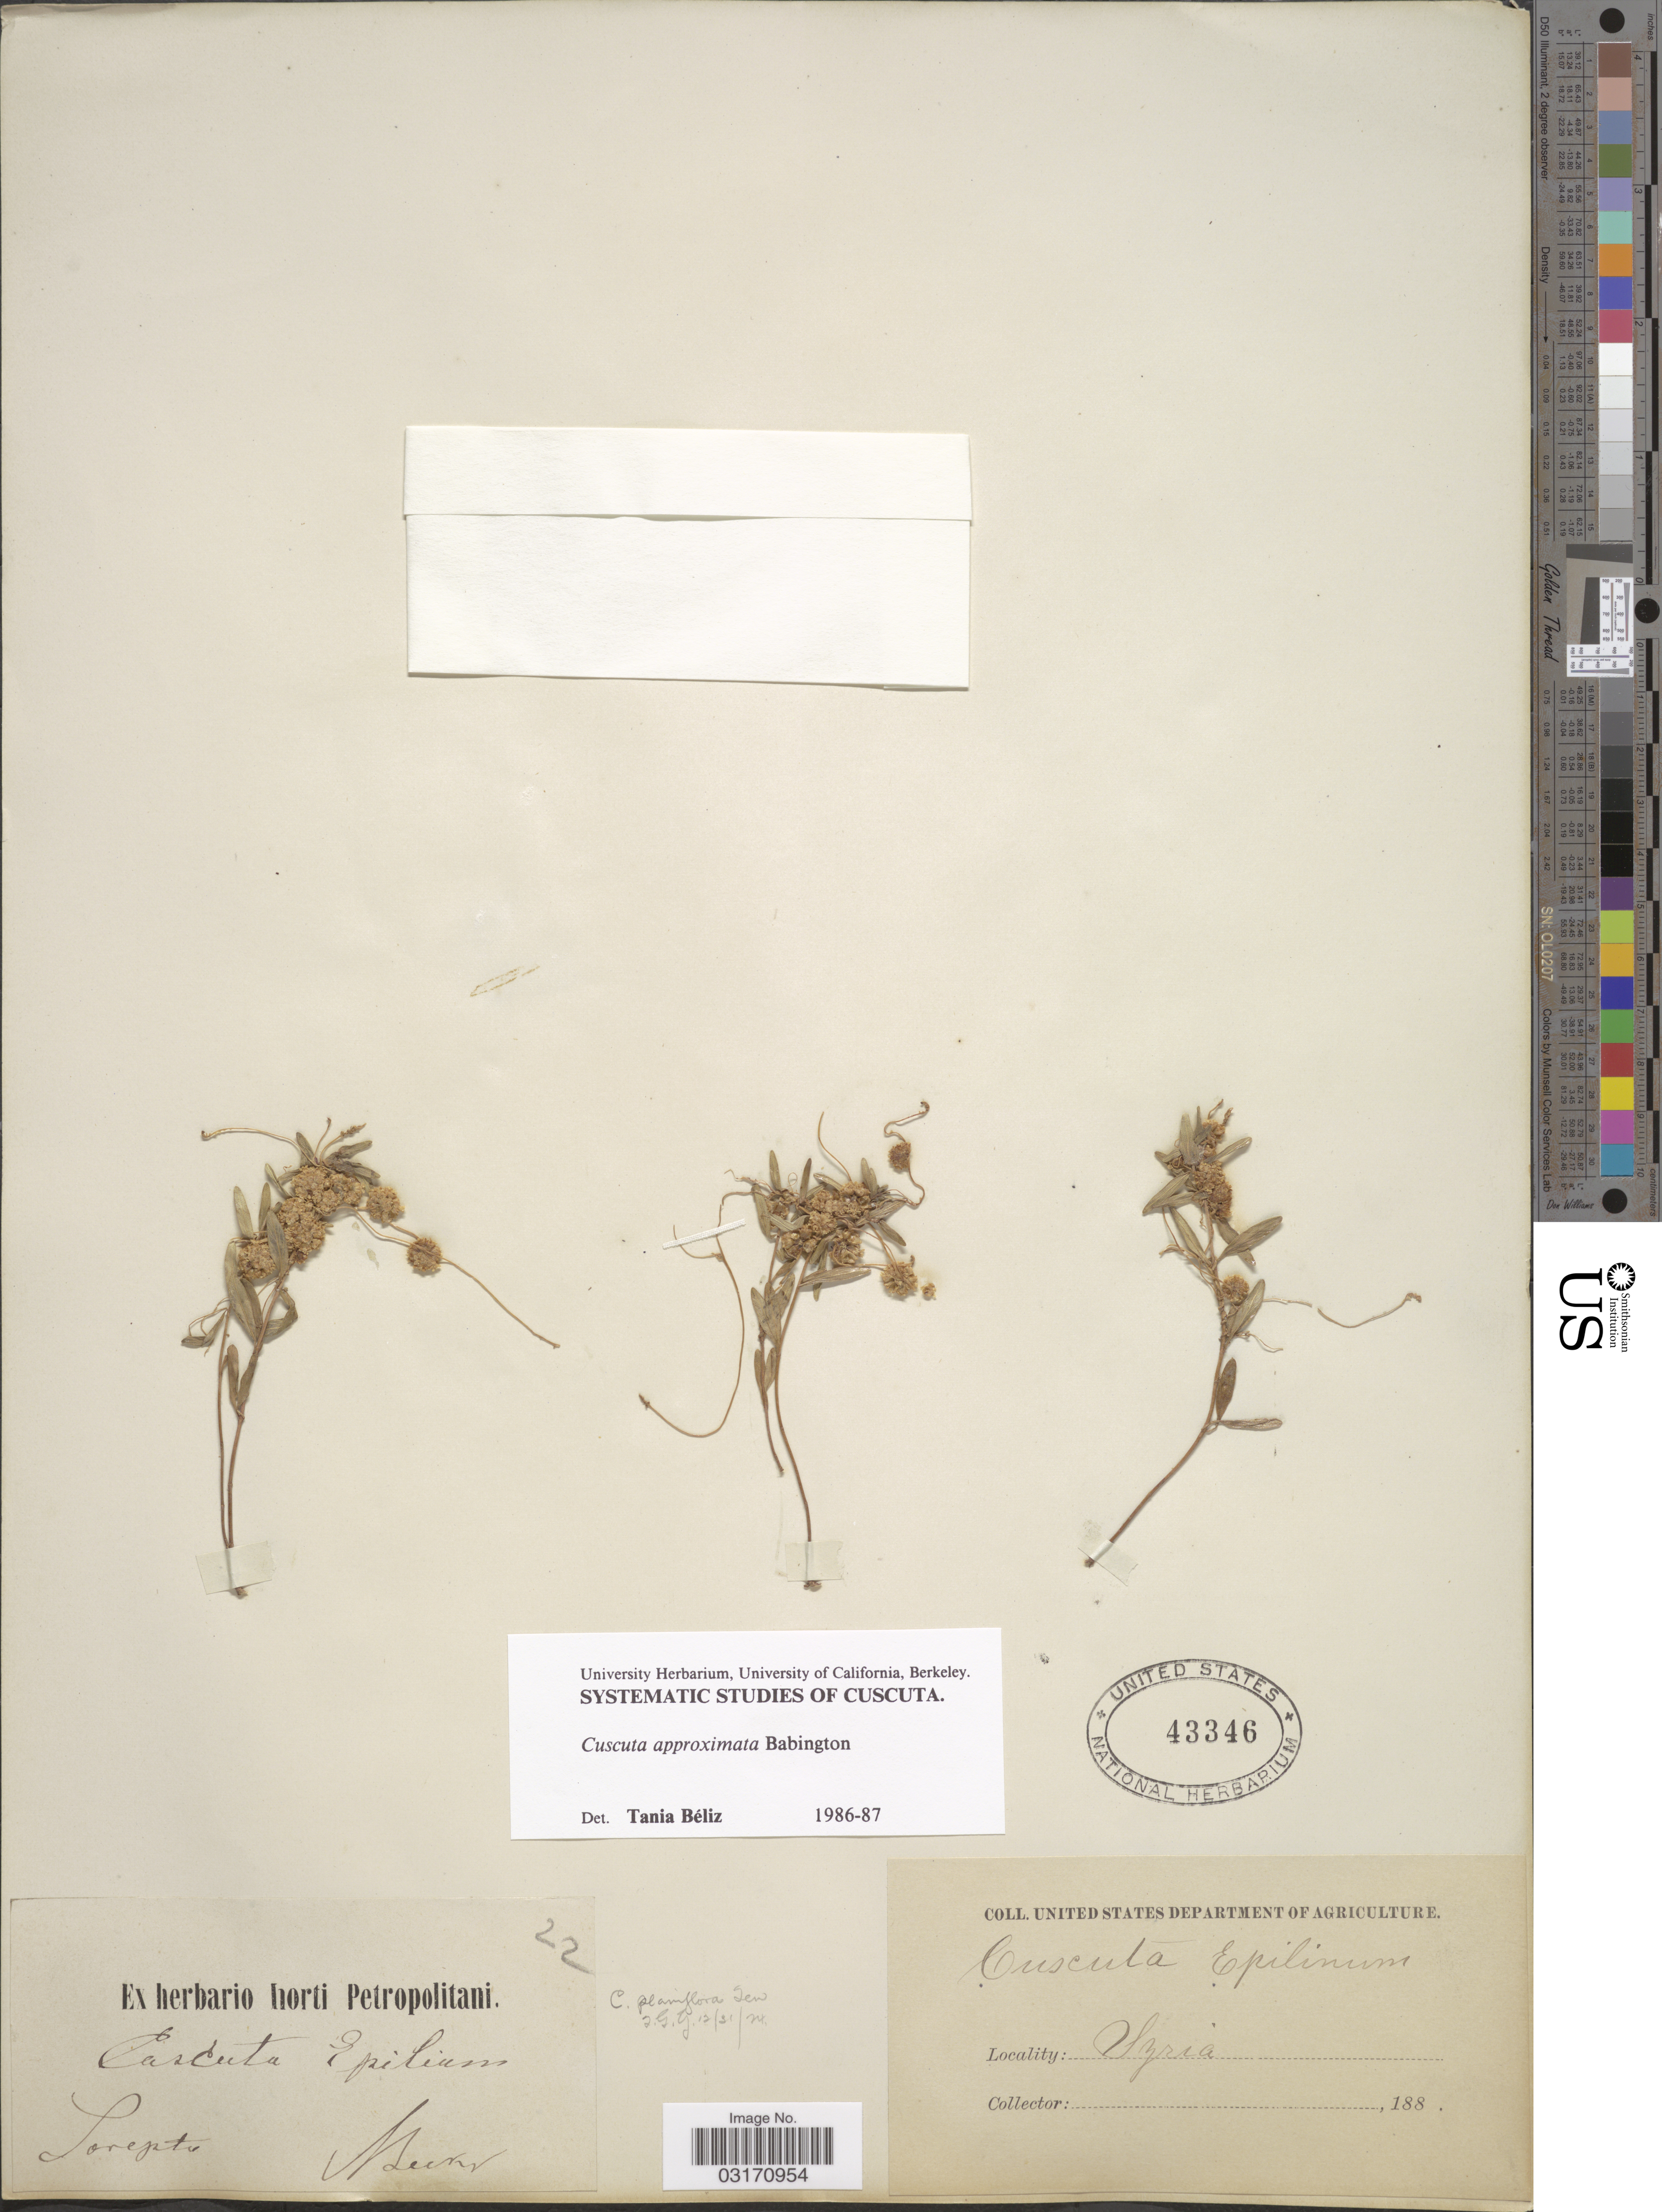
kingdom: Plantae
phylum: Tracheophyta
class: Magnoliopsida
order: Solanales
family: Convolvulaceae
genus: Cuscuta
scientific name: Cuscuta approximata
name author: Bab.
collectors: -. Becker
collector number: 22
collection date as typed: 188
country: Russian Federation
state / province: Volgograd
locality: Sarepta.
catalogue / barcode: US 43346